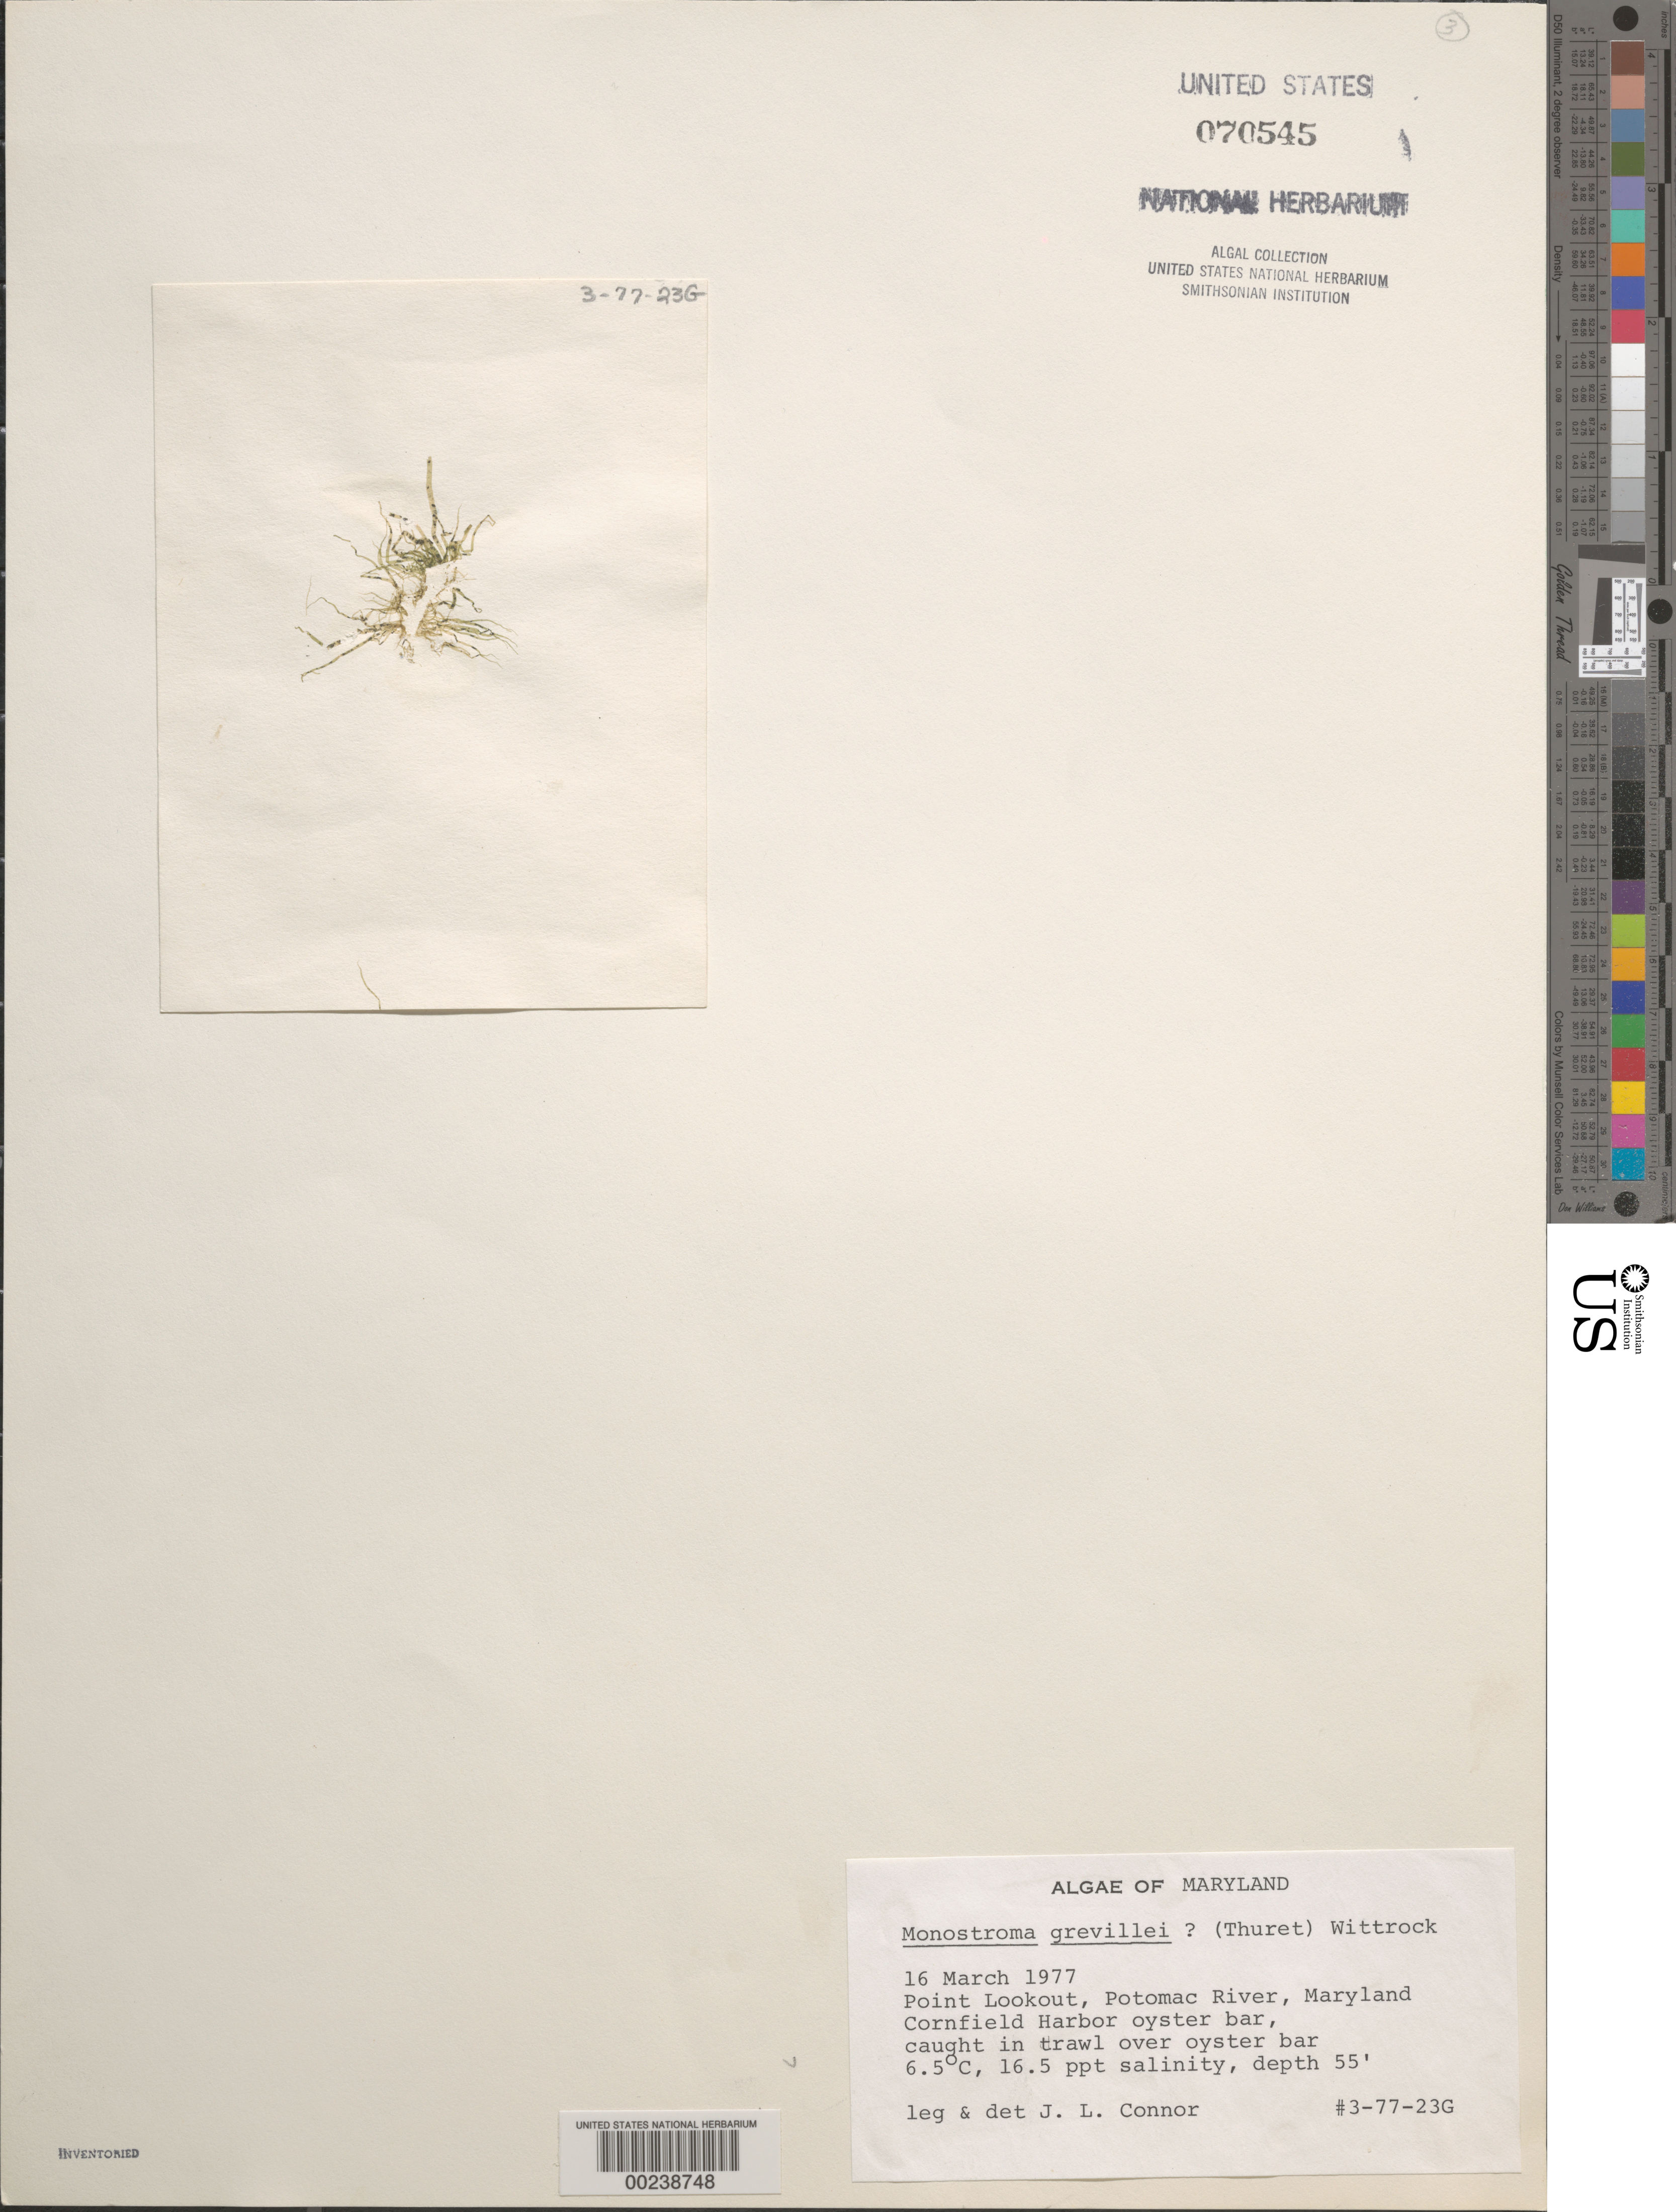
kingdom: Plantae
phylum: Chlorophyta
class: Ulvophyceae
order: Ulvales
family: Monostromataceae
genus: Monostroma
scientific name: Monostroma grevillei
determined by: Connor, J. L.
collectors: J. Connor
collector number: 3-77-23g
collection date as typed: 16 Mar 1977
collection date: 1977-03-16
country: United States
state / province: Maryland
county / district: St. Mary's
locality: Point Lookout, Potomac River, Cornfield Harbor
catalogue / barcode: US 70545